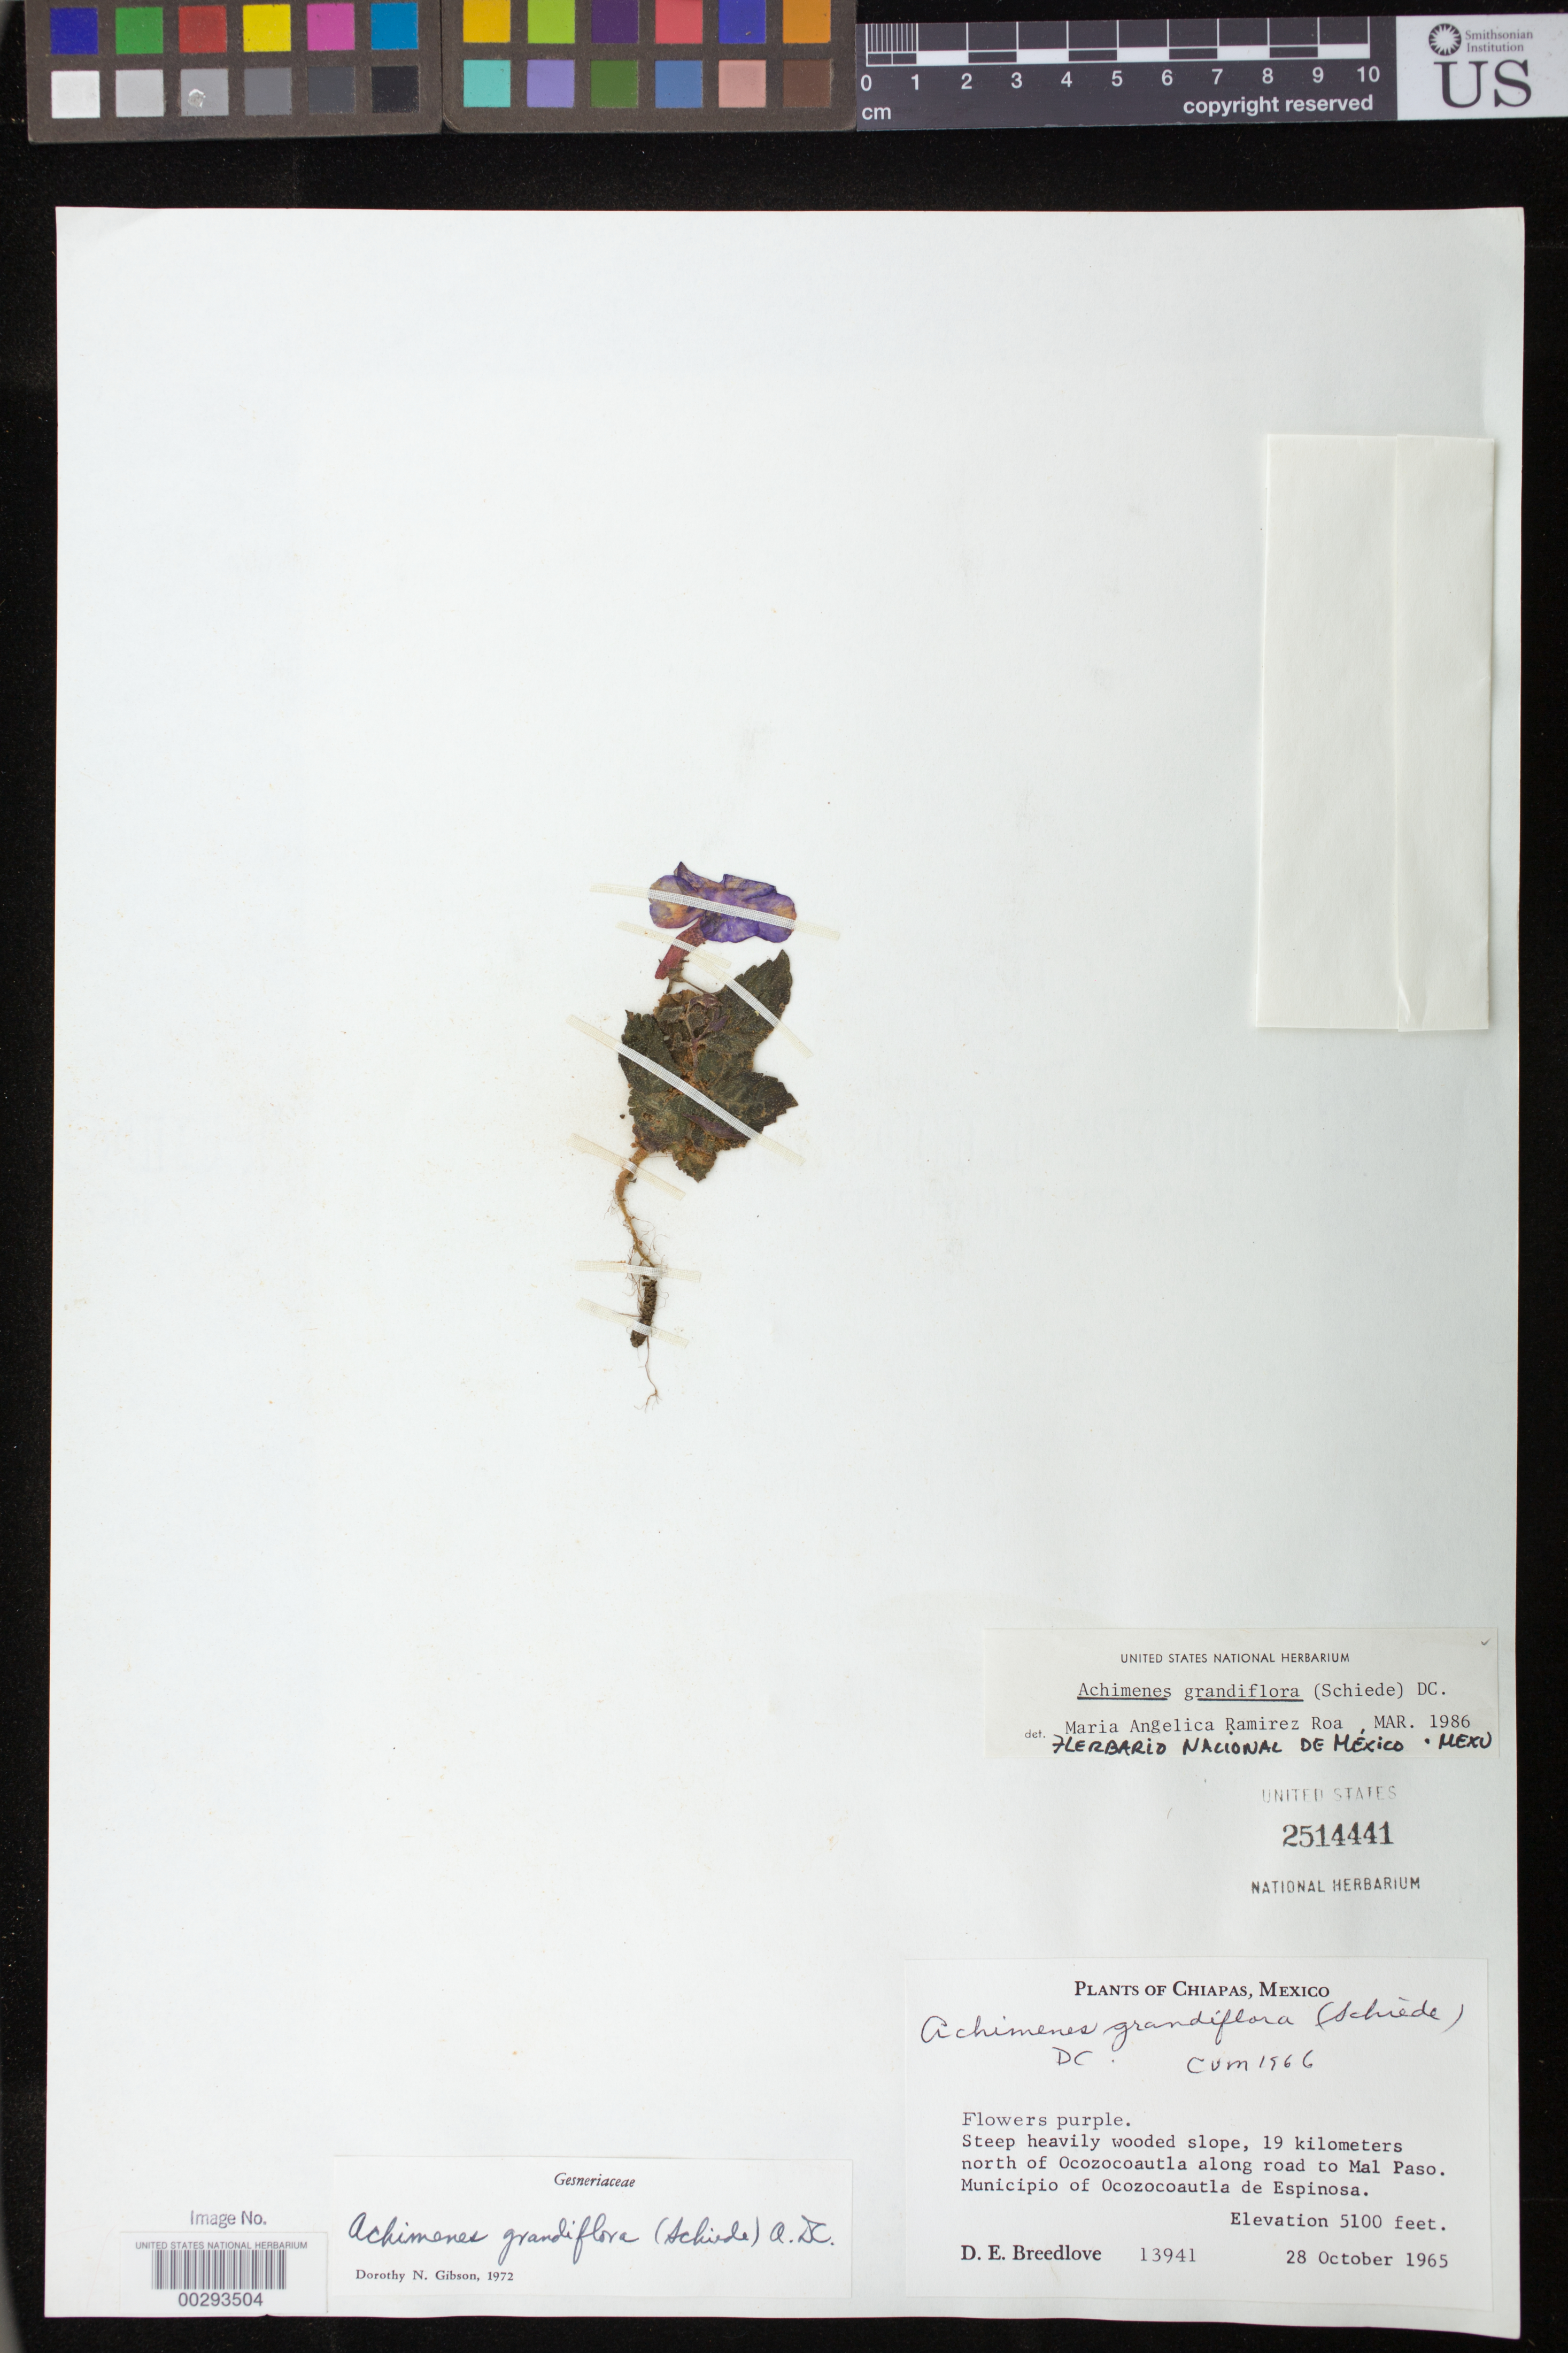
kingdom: Plantae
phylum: Tracheophyta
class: Magnoliopsida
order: Lamiales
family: Gesneriaceae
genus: Achimenes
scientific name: Achimenes grandiflora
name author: (Schiede) DC.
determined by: Skog, Laurence E.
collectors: D. E. Breedlove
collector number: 13941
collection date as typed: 28 Oct 1965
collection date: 1965-10-28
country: Mexico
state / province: Chiapas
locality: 19 km N of Ocozocoautla along road to Mal Poso, Mun. of Ocozocoautla de Espinosa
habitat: Steep heavily wooded slope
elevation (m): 1554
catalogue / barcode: US 2514441